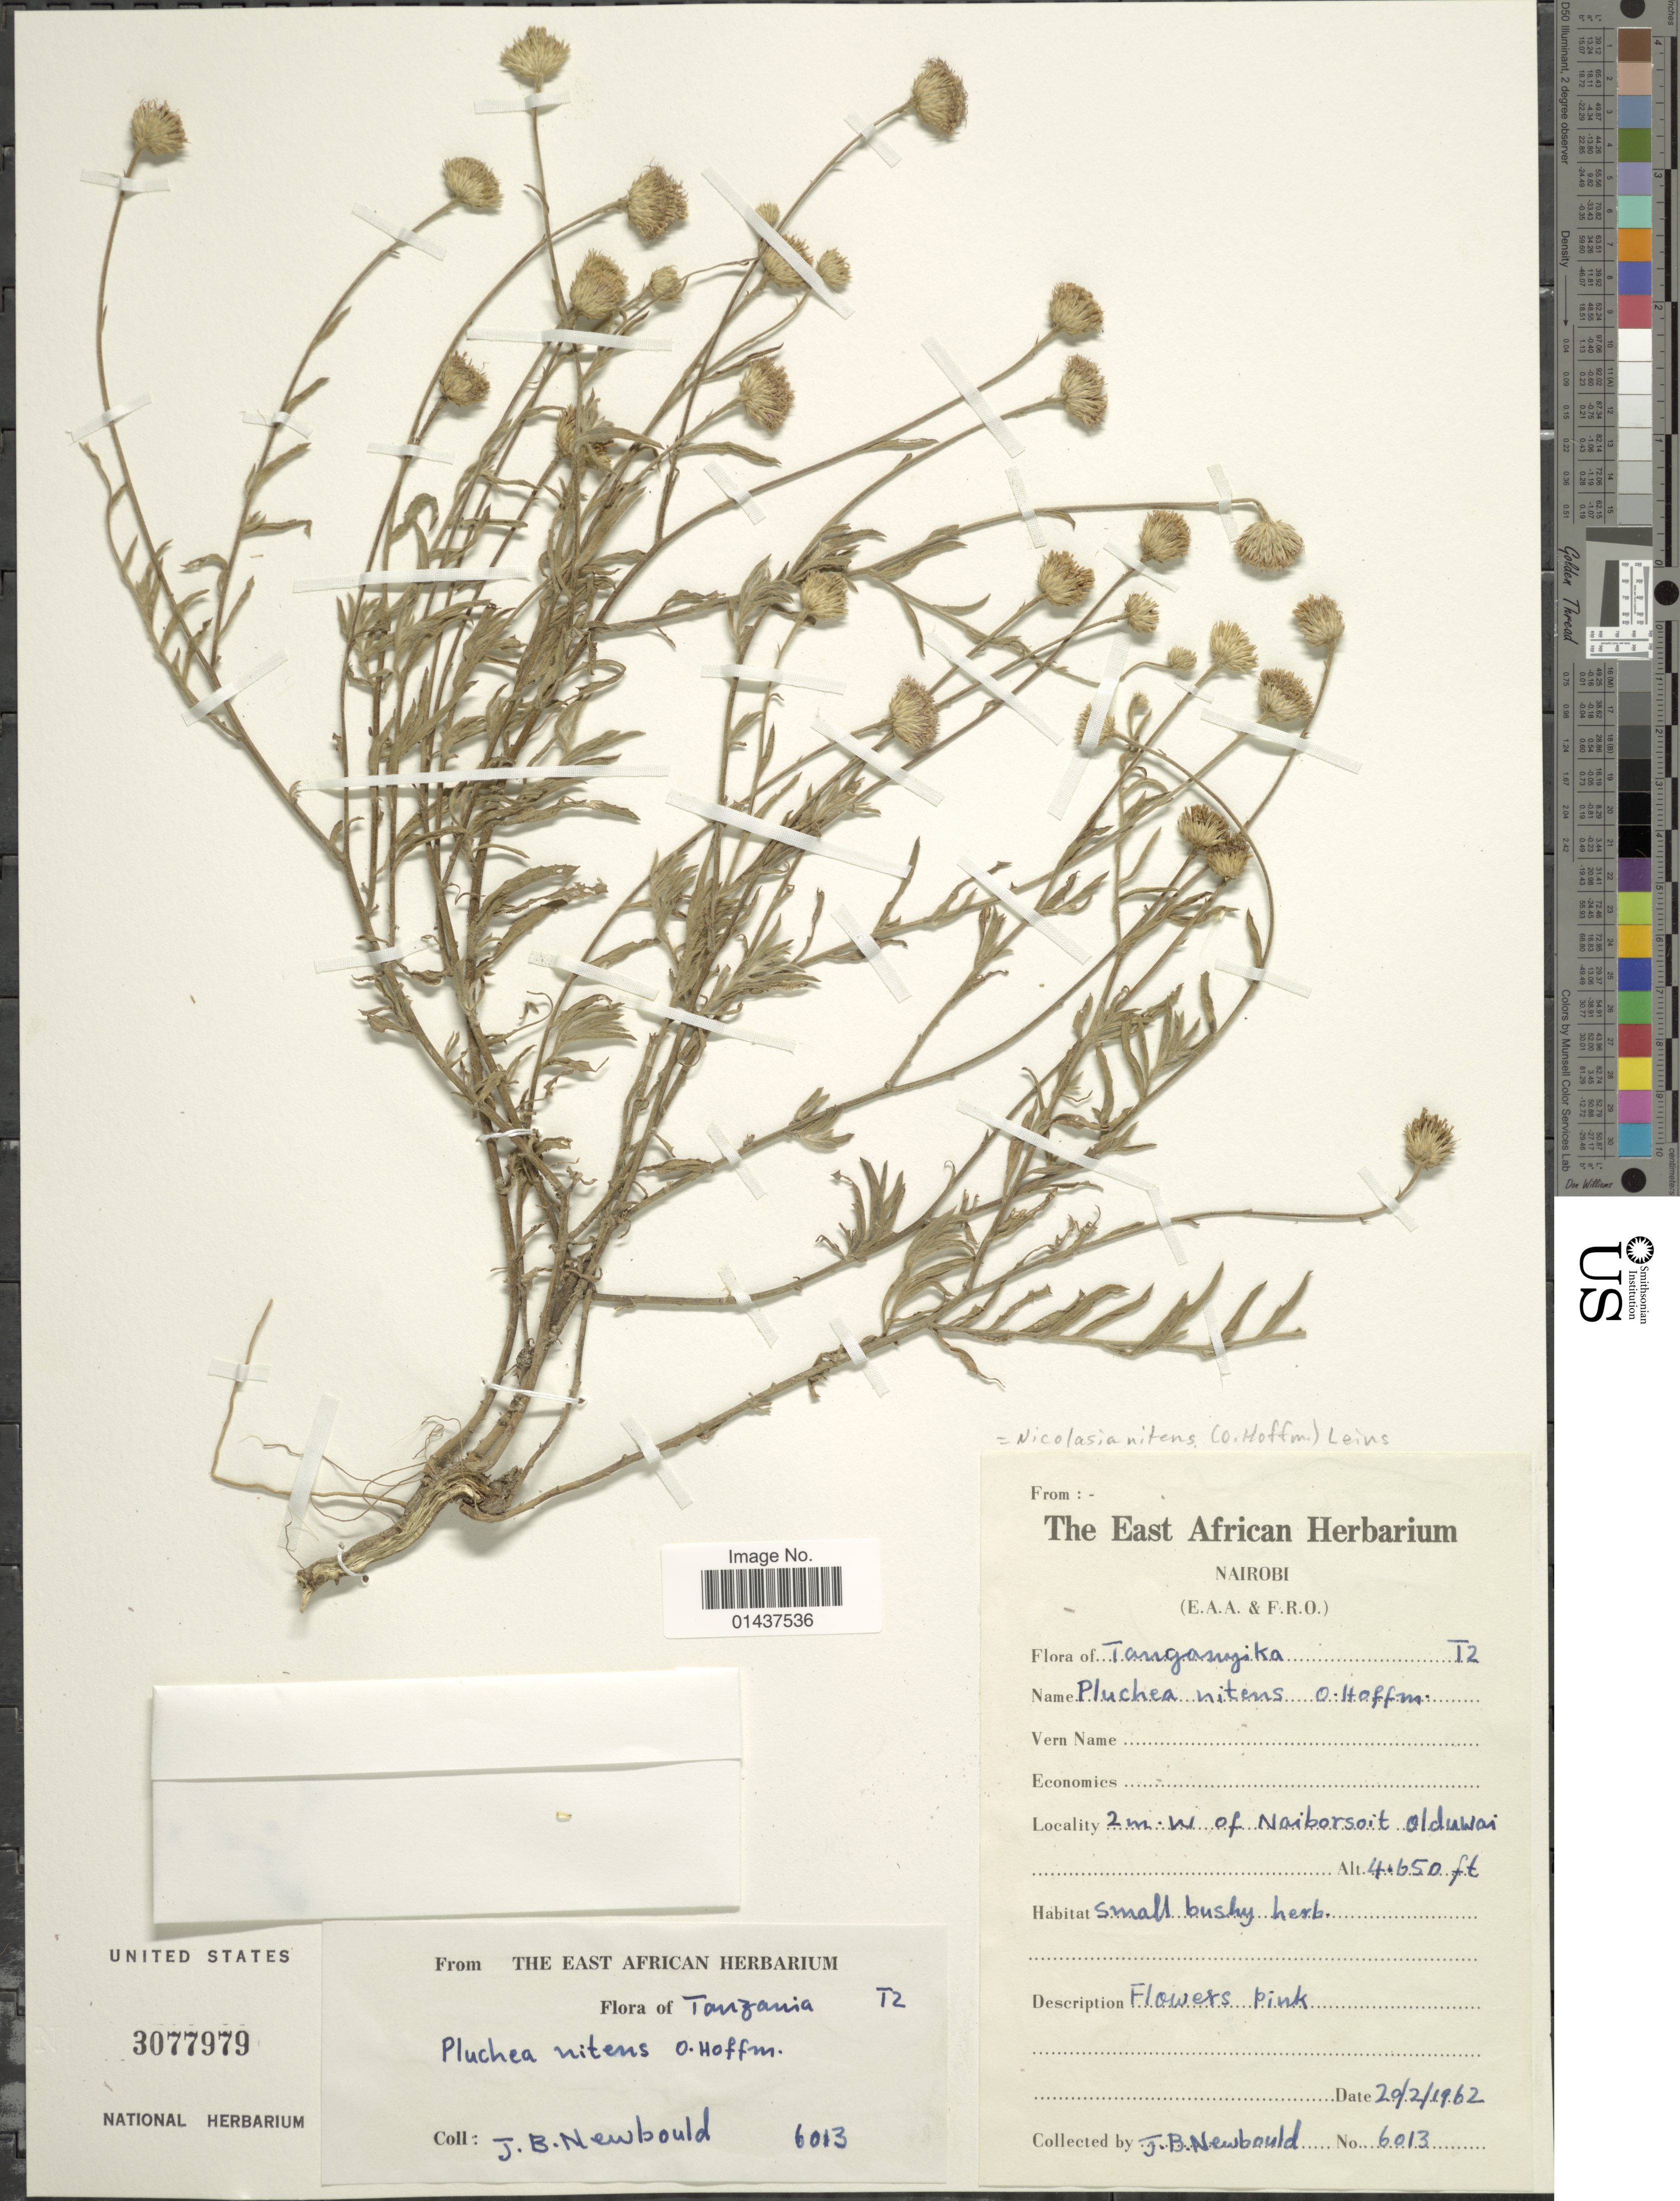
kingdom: Plantae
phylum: Tracheophyta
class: Magnoliopsida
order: Asterales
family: Asteraceae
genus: Nicolasia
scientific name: Nicolasia nitens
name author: (O. Hoffm.) Eyles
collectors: J. Newbould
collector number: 6013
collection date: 1962-02-20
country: Tanzania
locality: Tanganyika, 2 m W of Naiborsoit Olduwai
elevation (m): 1417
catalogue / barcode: US 3077979